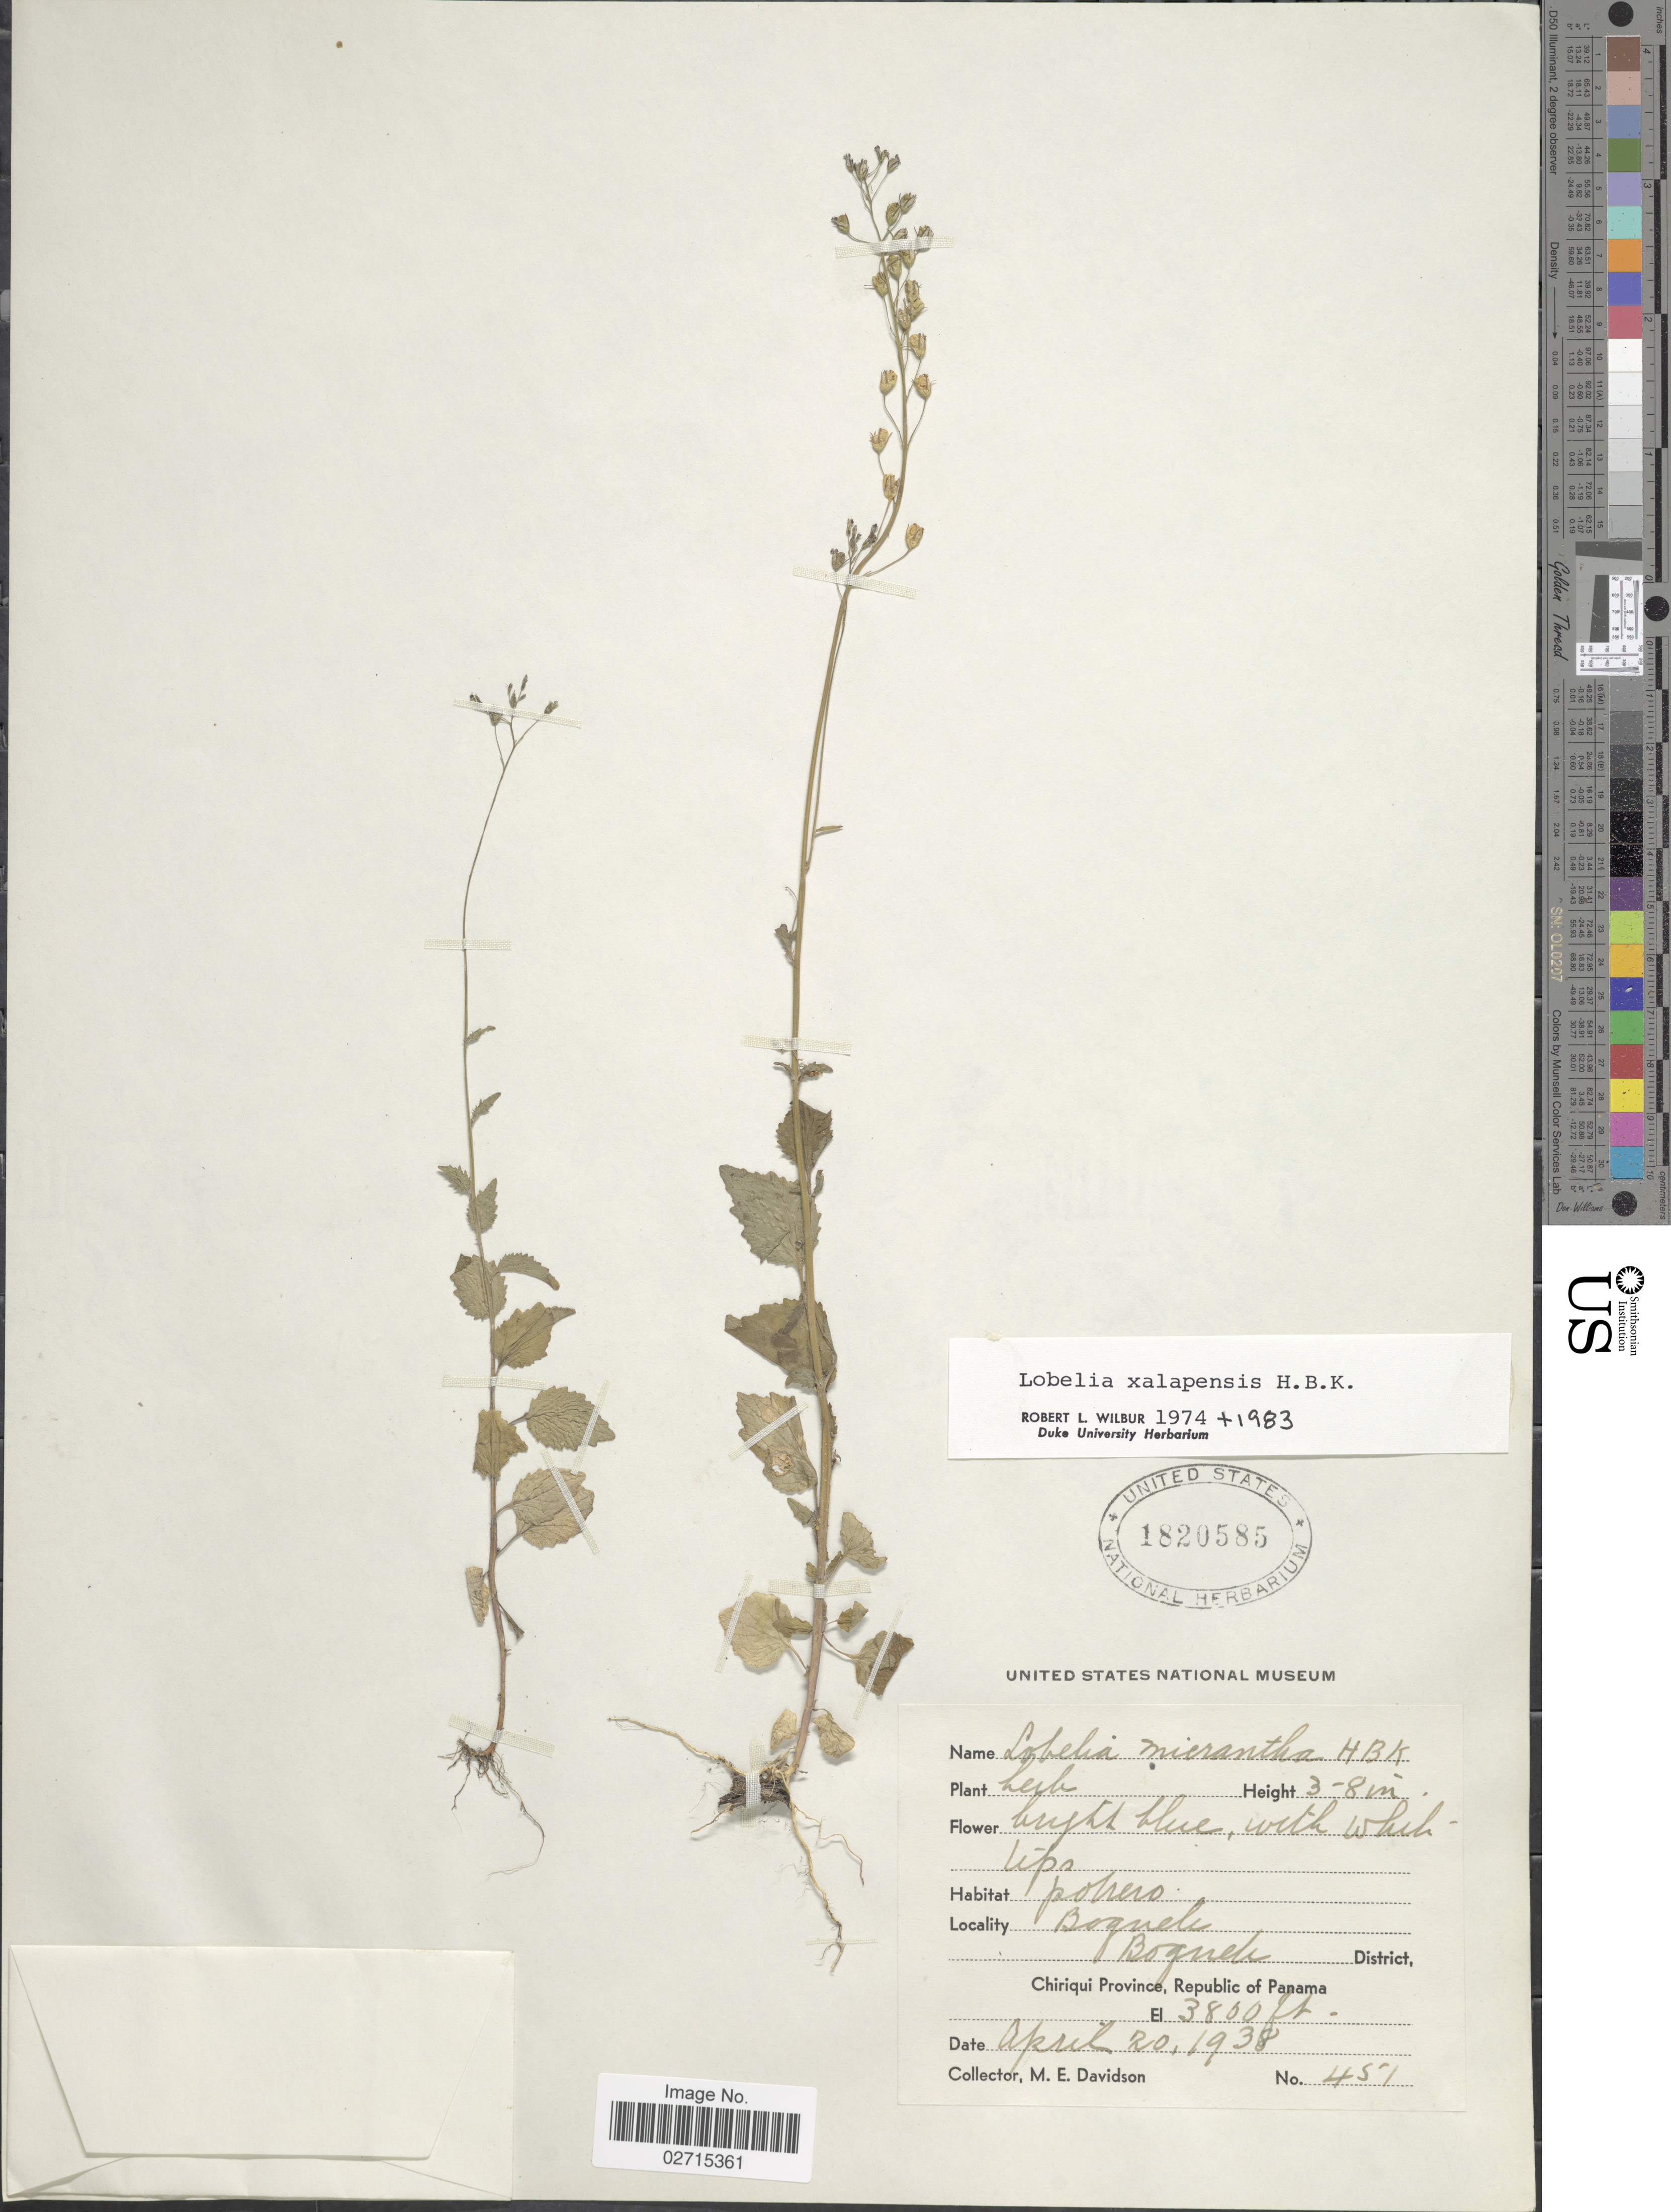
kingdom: Plantae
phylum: Tracheophyta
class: Magnoliopsida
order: Asterales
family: Campanulaceae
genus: Lobelia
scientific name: Lobelia xalapensis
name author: Kunth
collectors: M. E. Davidson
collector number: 451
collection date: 1938-04-20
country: Panama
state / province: Chiriqui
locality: Boquete, Boquete District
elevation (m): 1158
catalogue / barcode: US 1820585